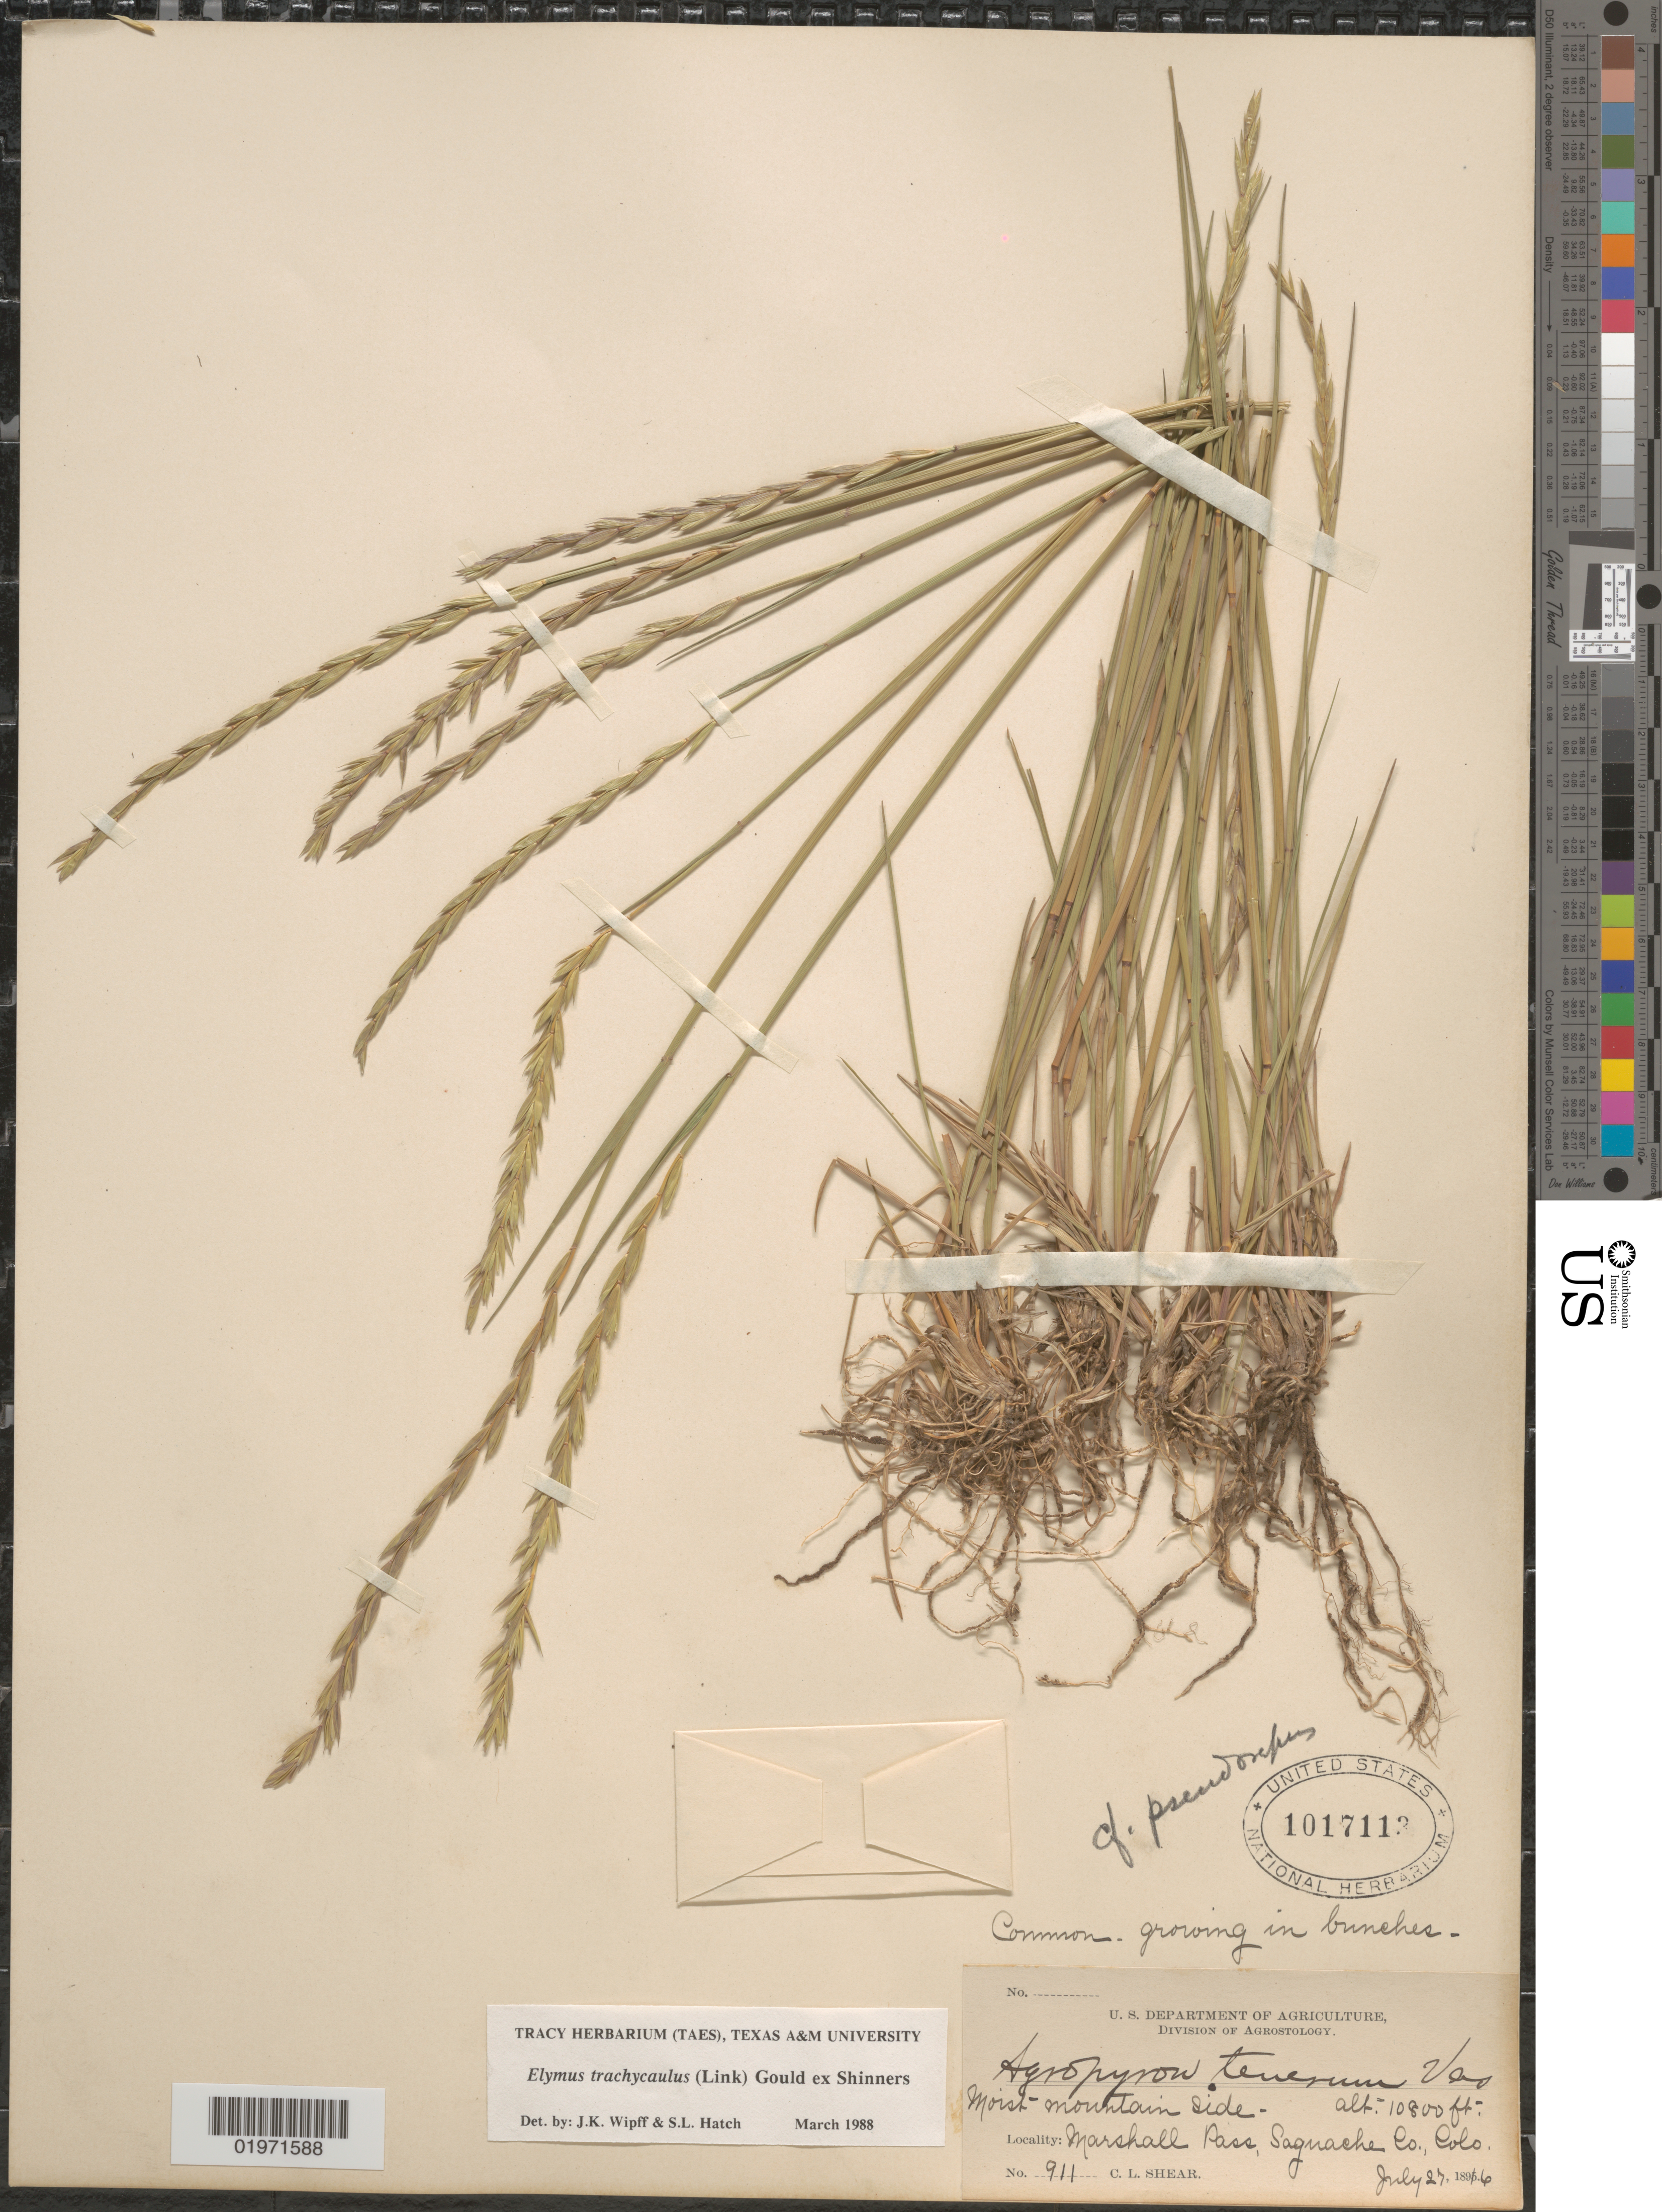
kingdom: Plantae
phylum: Tracheophyta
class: Liliopsida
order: Poales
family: Poaceae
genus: Elymus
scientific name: Elymus trachycaulus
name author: (Link) Gould ex Shinners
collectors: C. L. Shear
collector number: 911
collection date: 1896-07-27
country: United States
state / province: Colorado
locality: Moist mountain side. Marshall Pass, Saguache Co.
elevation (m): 3292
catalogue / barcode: US 1017113